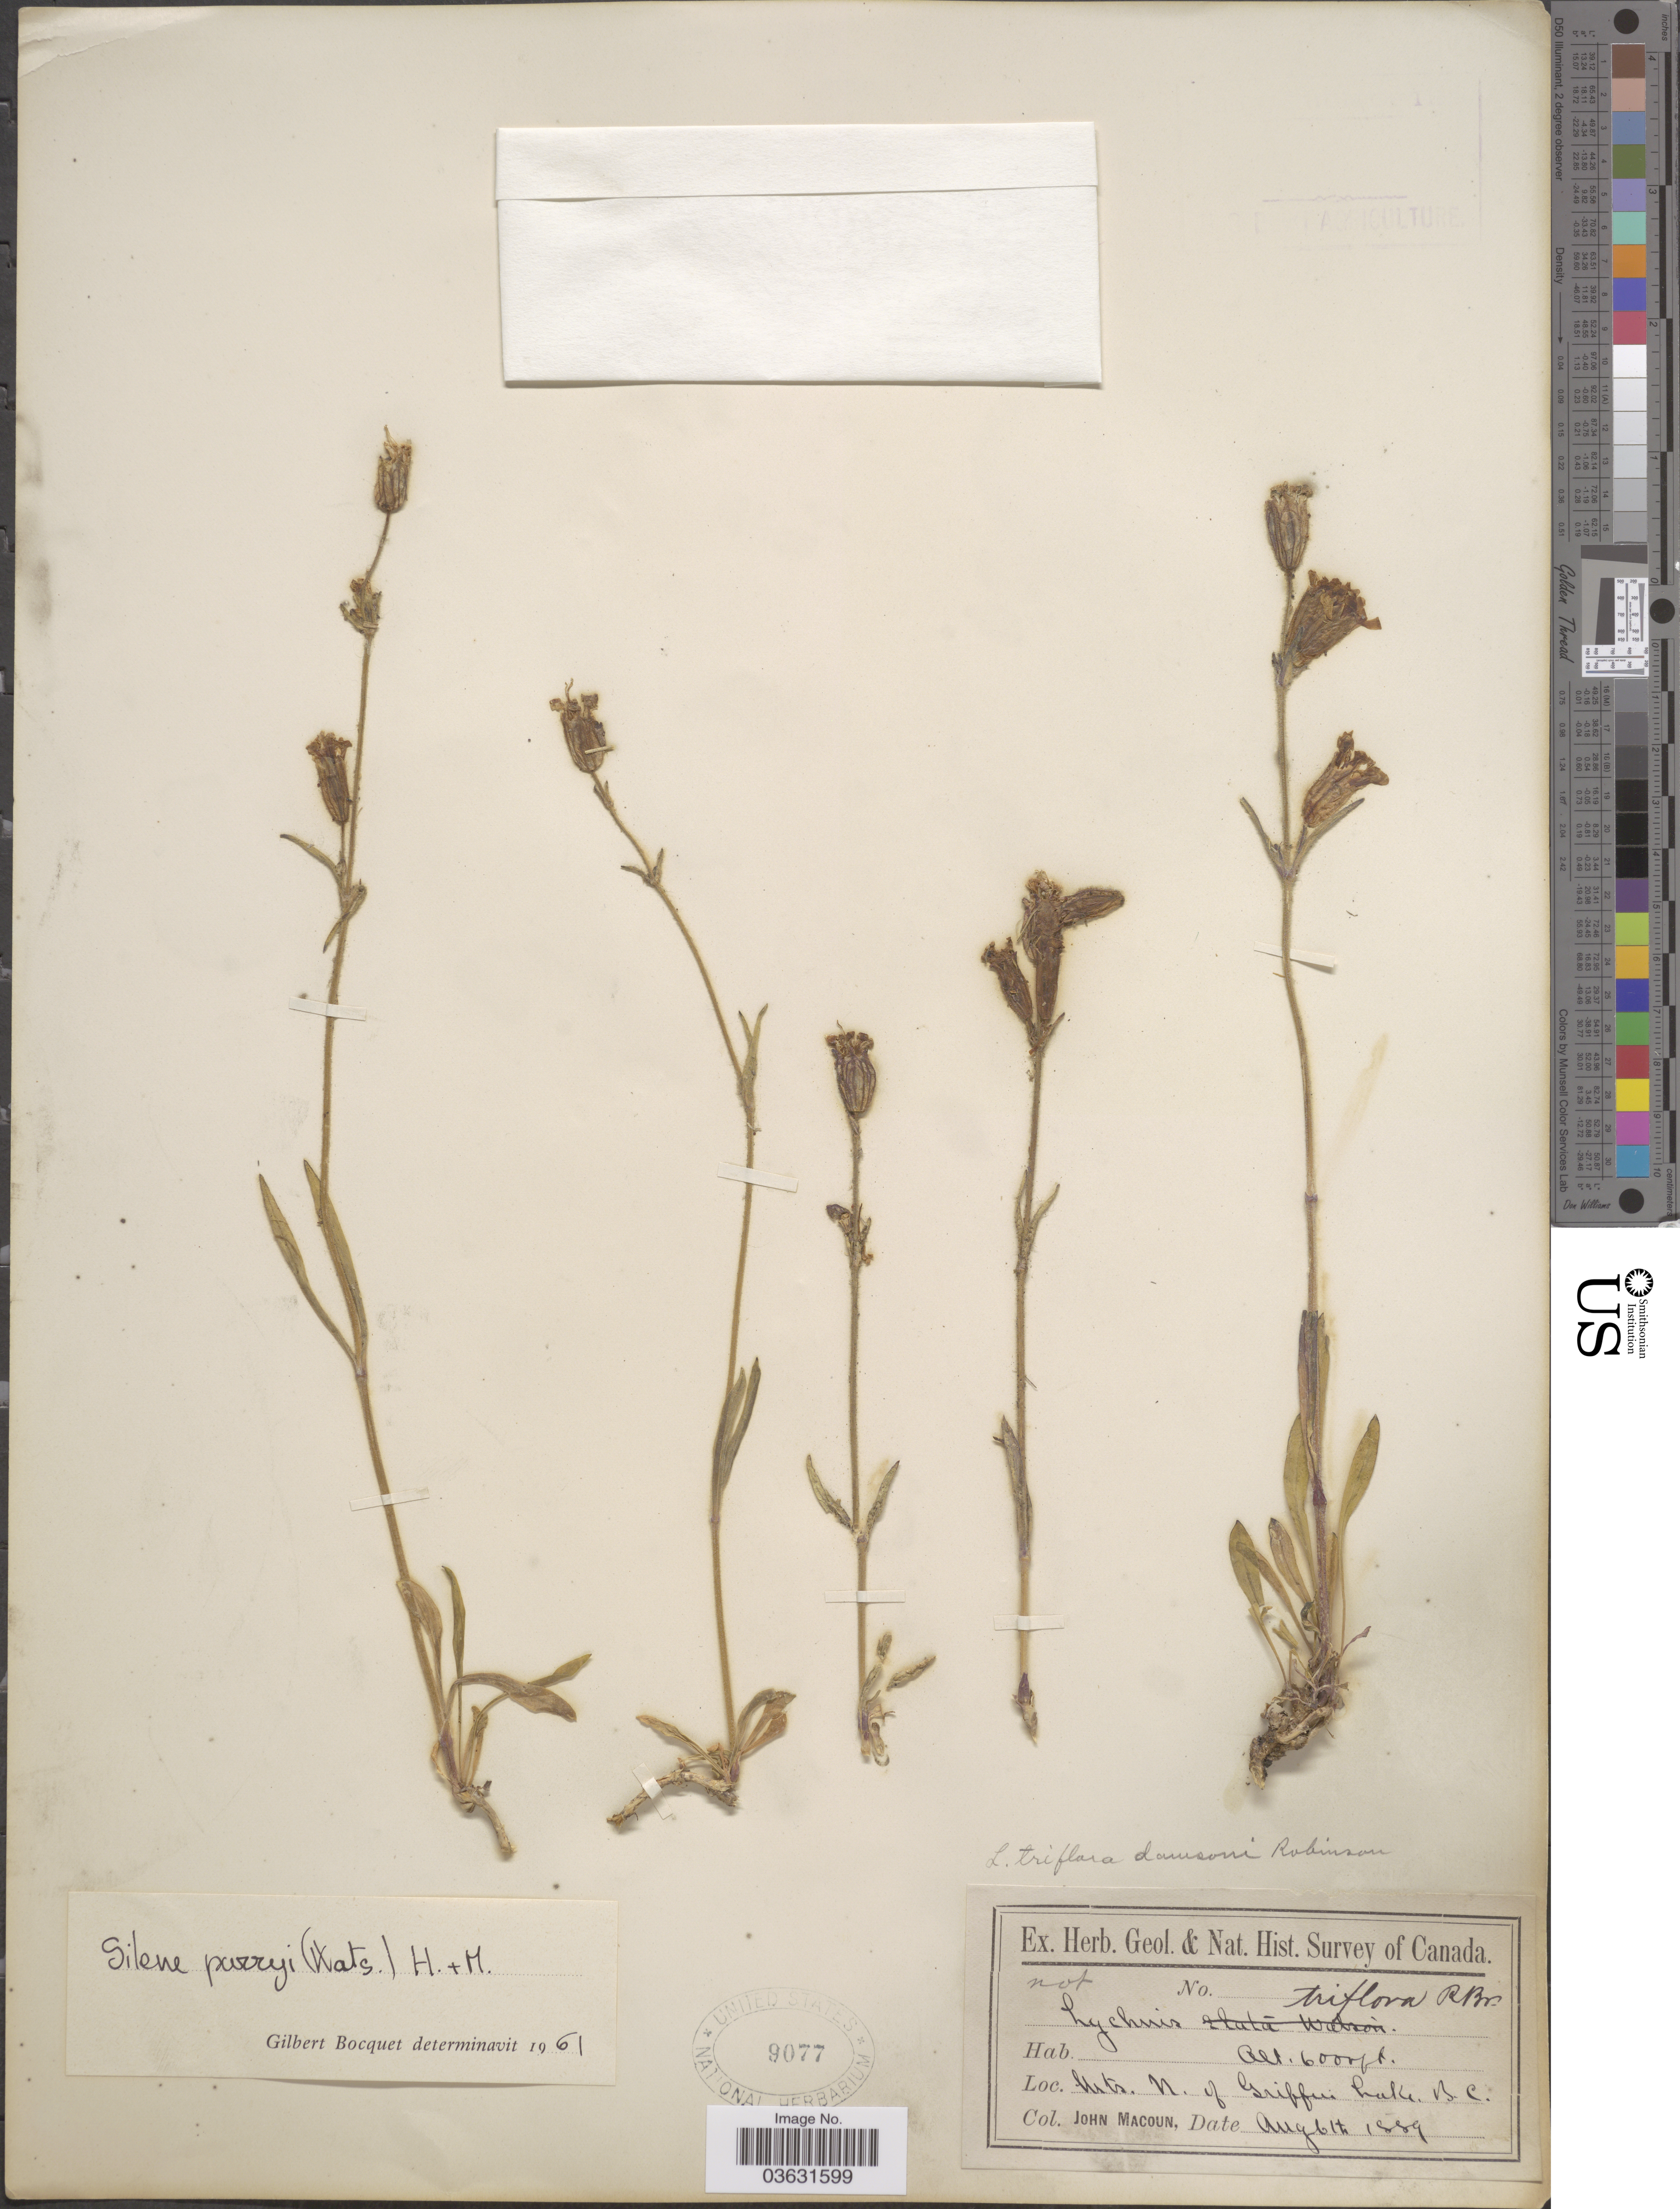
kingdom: Plantae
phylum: Tracheophyta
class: Magnoliopsida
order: Caryophyllales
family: Caryophyllaceae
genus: Silene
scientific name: Silene parryi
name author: (S. Watson) C.L. Hitchc. & Maguire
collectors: J. Macoun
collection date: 1889-08-06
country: Canada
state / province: British Columbia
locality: Mts. N. of Griffin Lake.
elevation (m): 1829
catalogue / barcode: US 9077